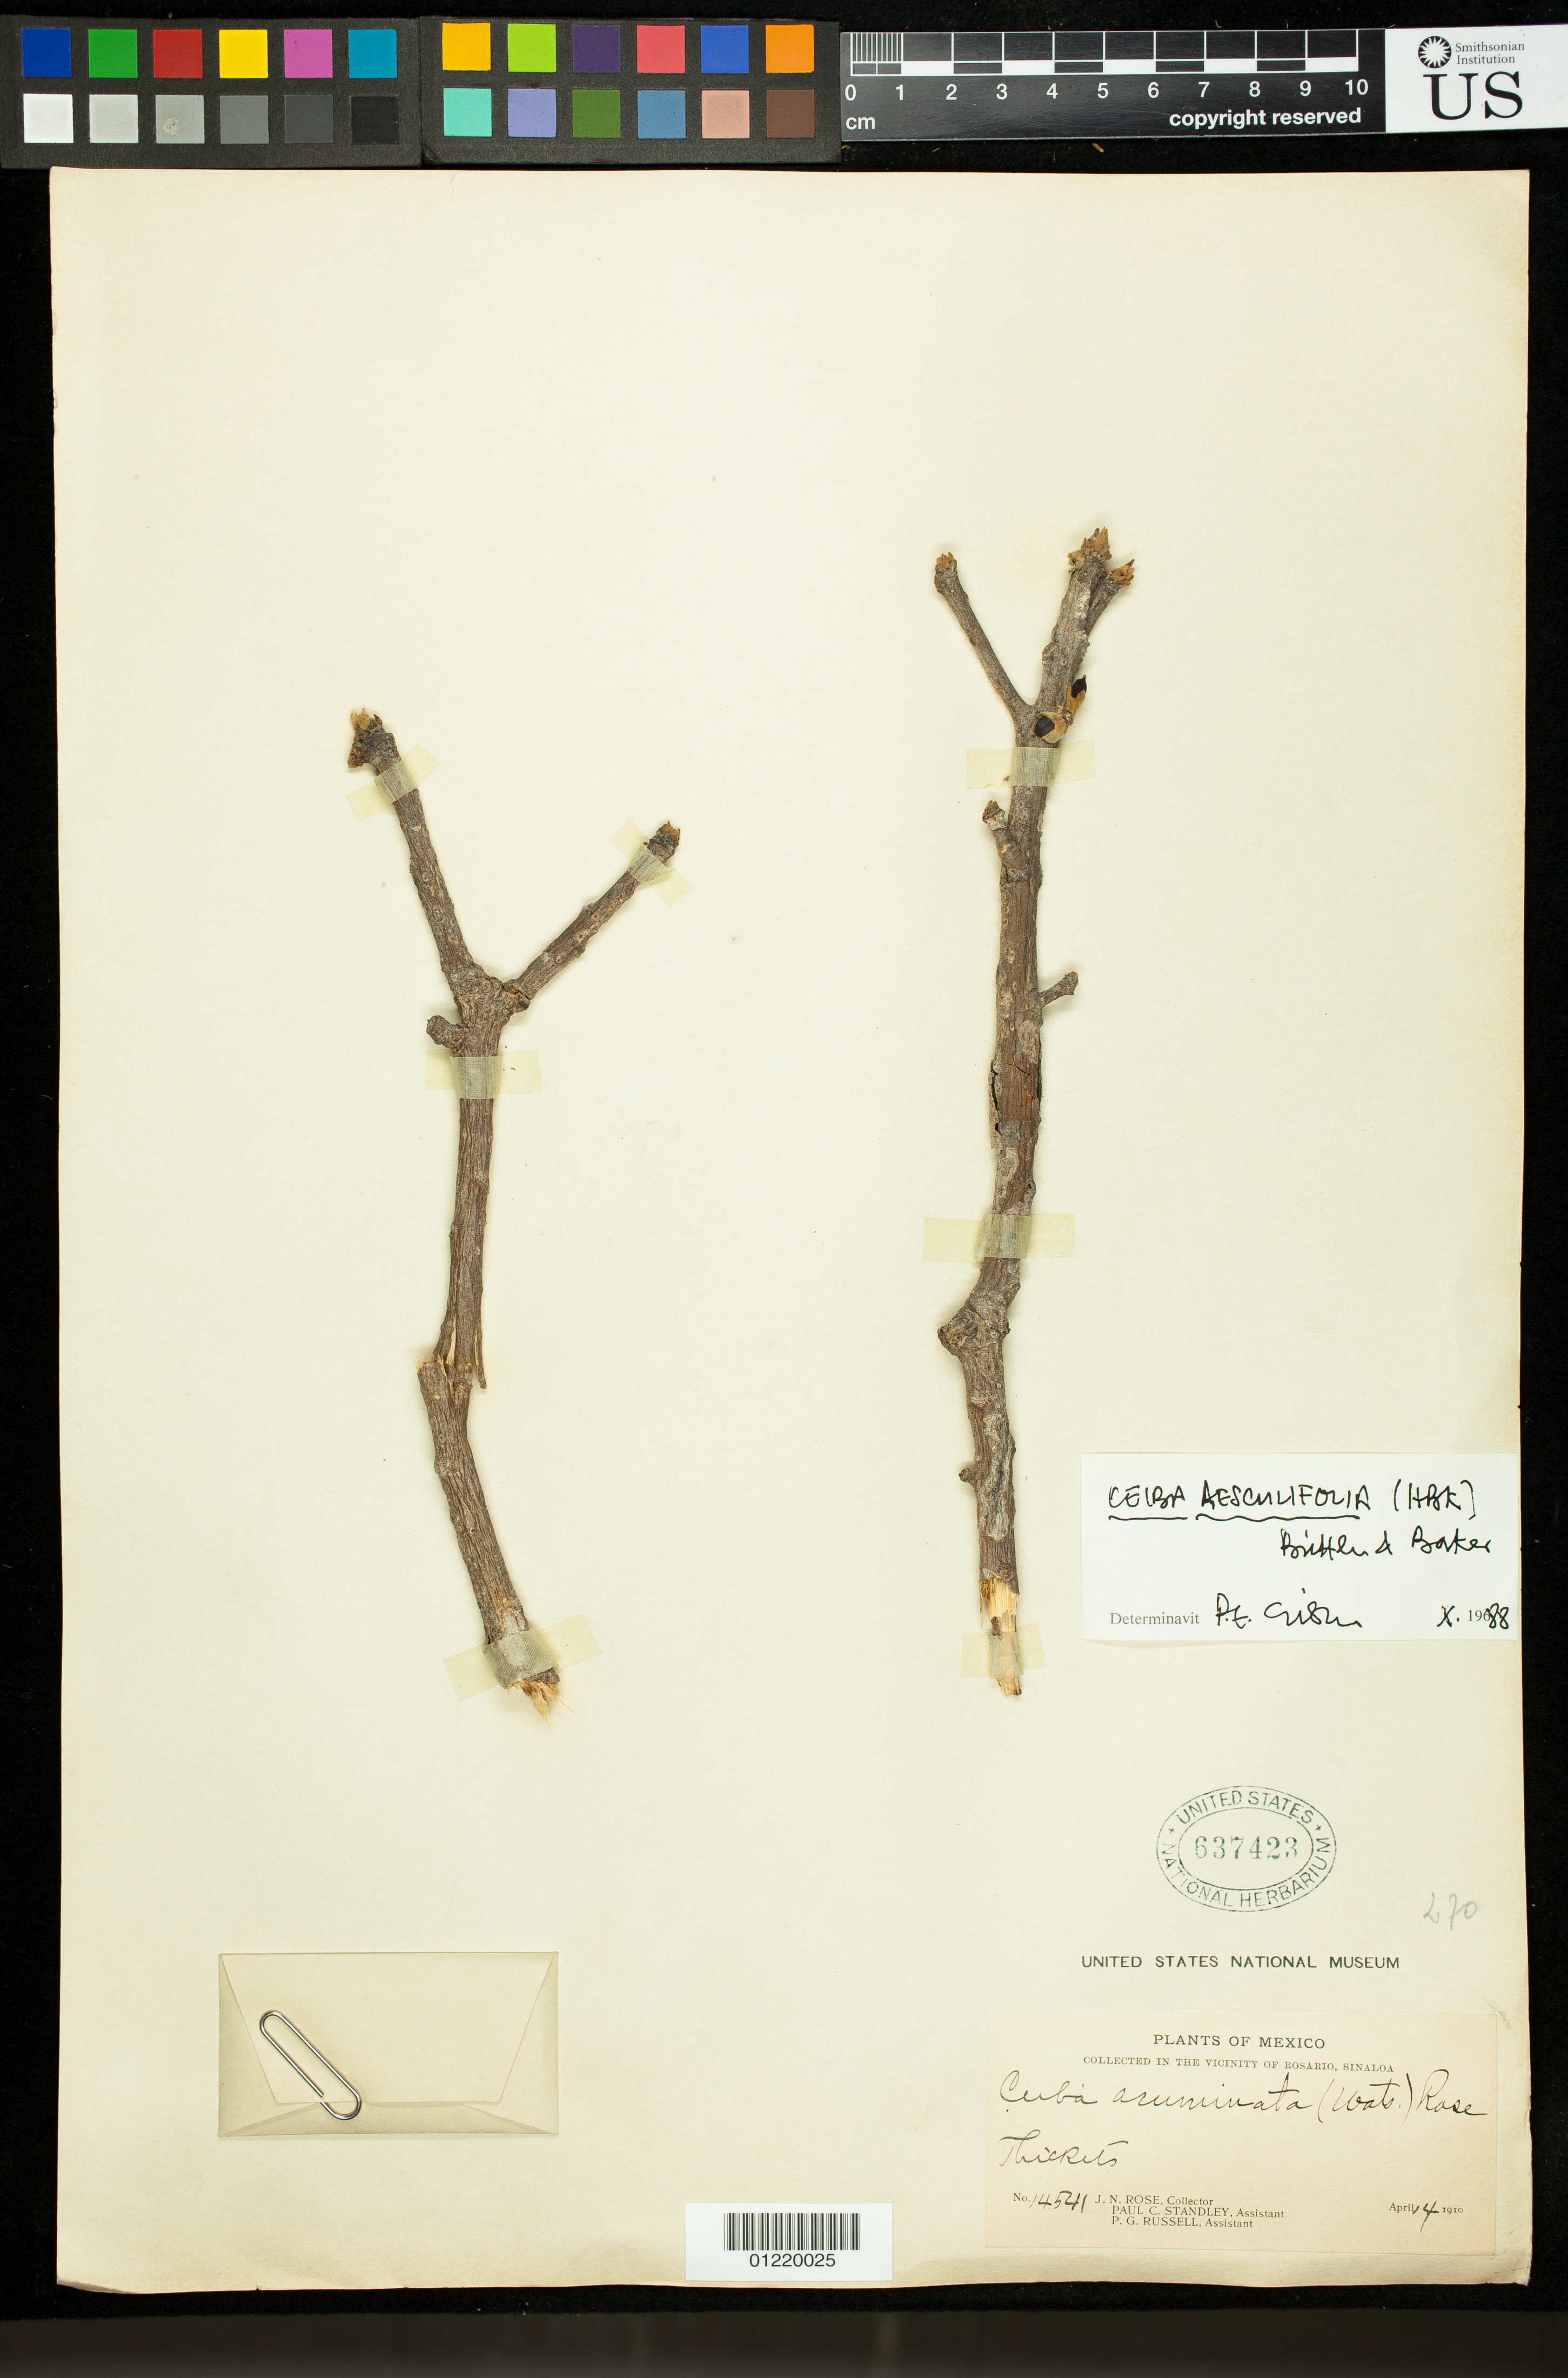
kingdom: Plantae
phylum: Tracheophyta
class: Magnoliopsida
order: Malvales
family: Malvaceae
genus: Ceiba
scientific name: Ceiba aesculifolia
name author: (Kunth) Britten & Baker f.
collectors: J. N. Rose, D. R. Stoddart & P. G. Russell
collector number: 14541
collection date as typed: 4/14/1910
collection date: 1910-04-14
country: Mexico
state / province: Sinaloa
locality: Vicinity of Rosario, thickets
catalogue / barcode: US 637423